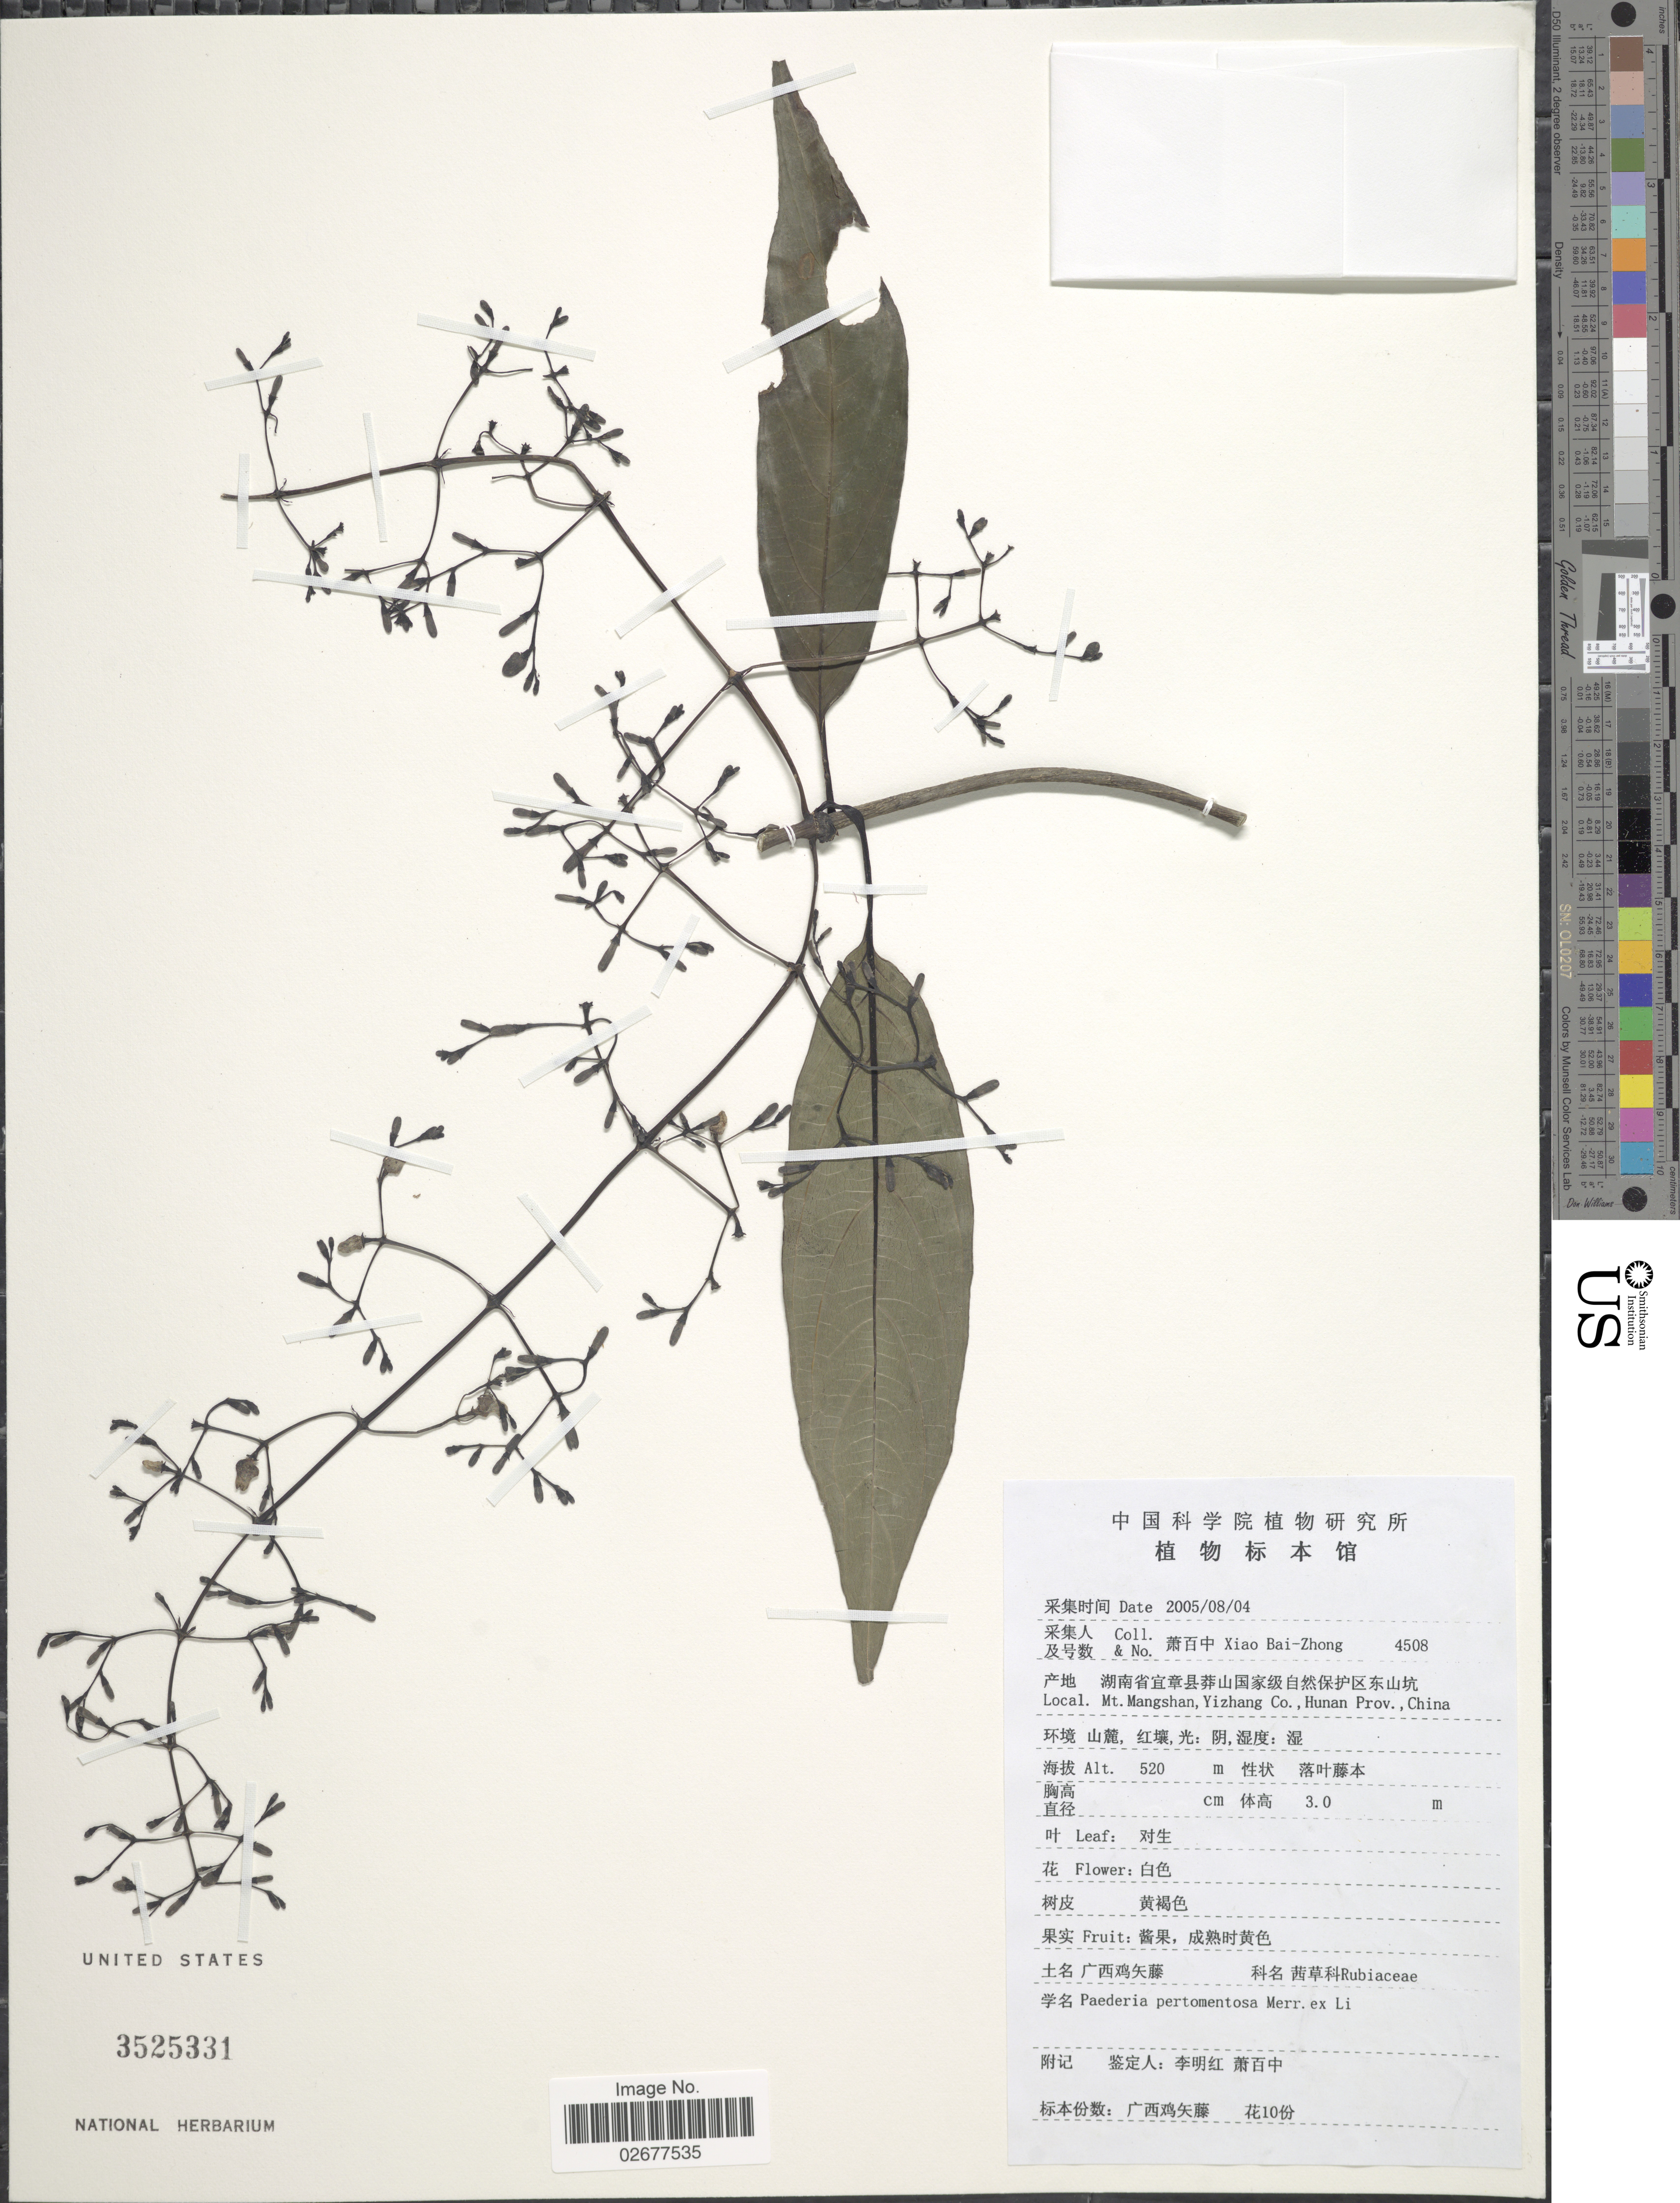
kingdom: Plantae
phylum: Tracheophyta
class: Magnoliopsida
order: Gentianales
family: Rubiaceae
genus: Paederia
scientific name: Paederia pertomentosa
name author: Merr. ex H.L. Li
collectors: B. Z. Xiao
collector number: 4508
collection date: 2005-08-04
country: China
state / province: Hunan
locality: Mt. Mangshan, Yizhang Co.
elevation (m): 520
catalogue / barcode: US 3525331